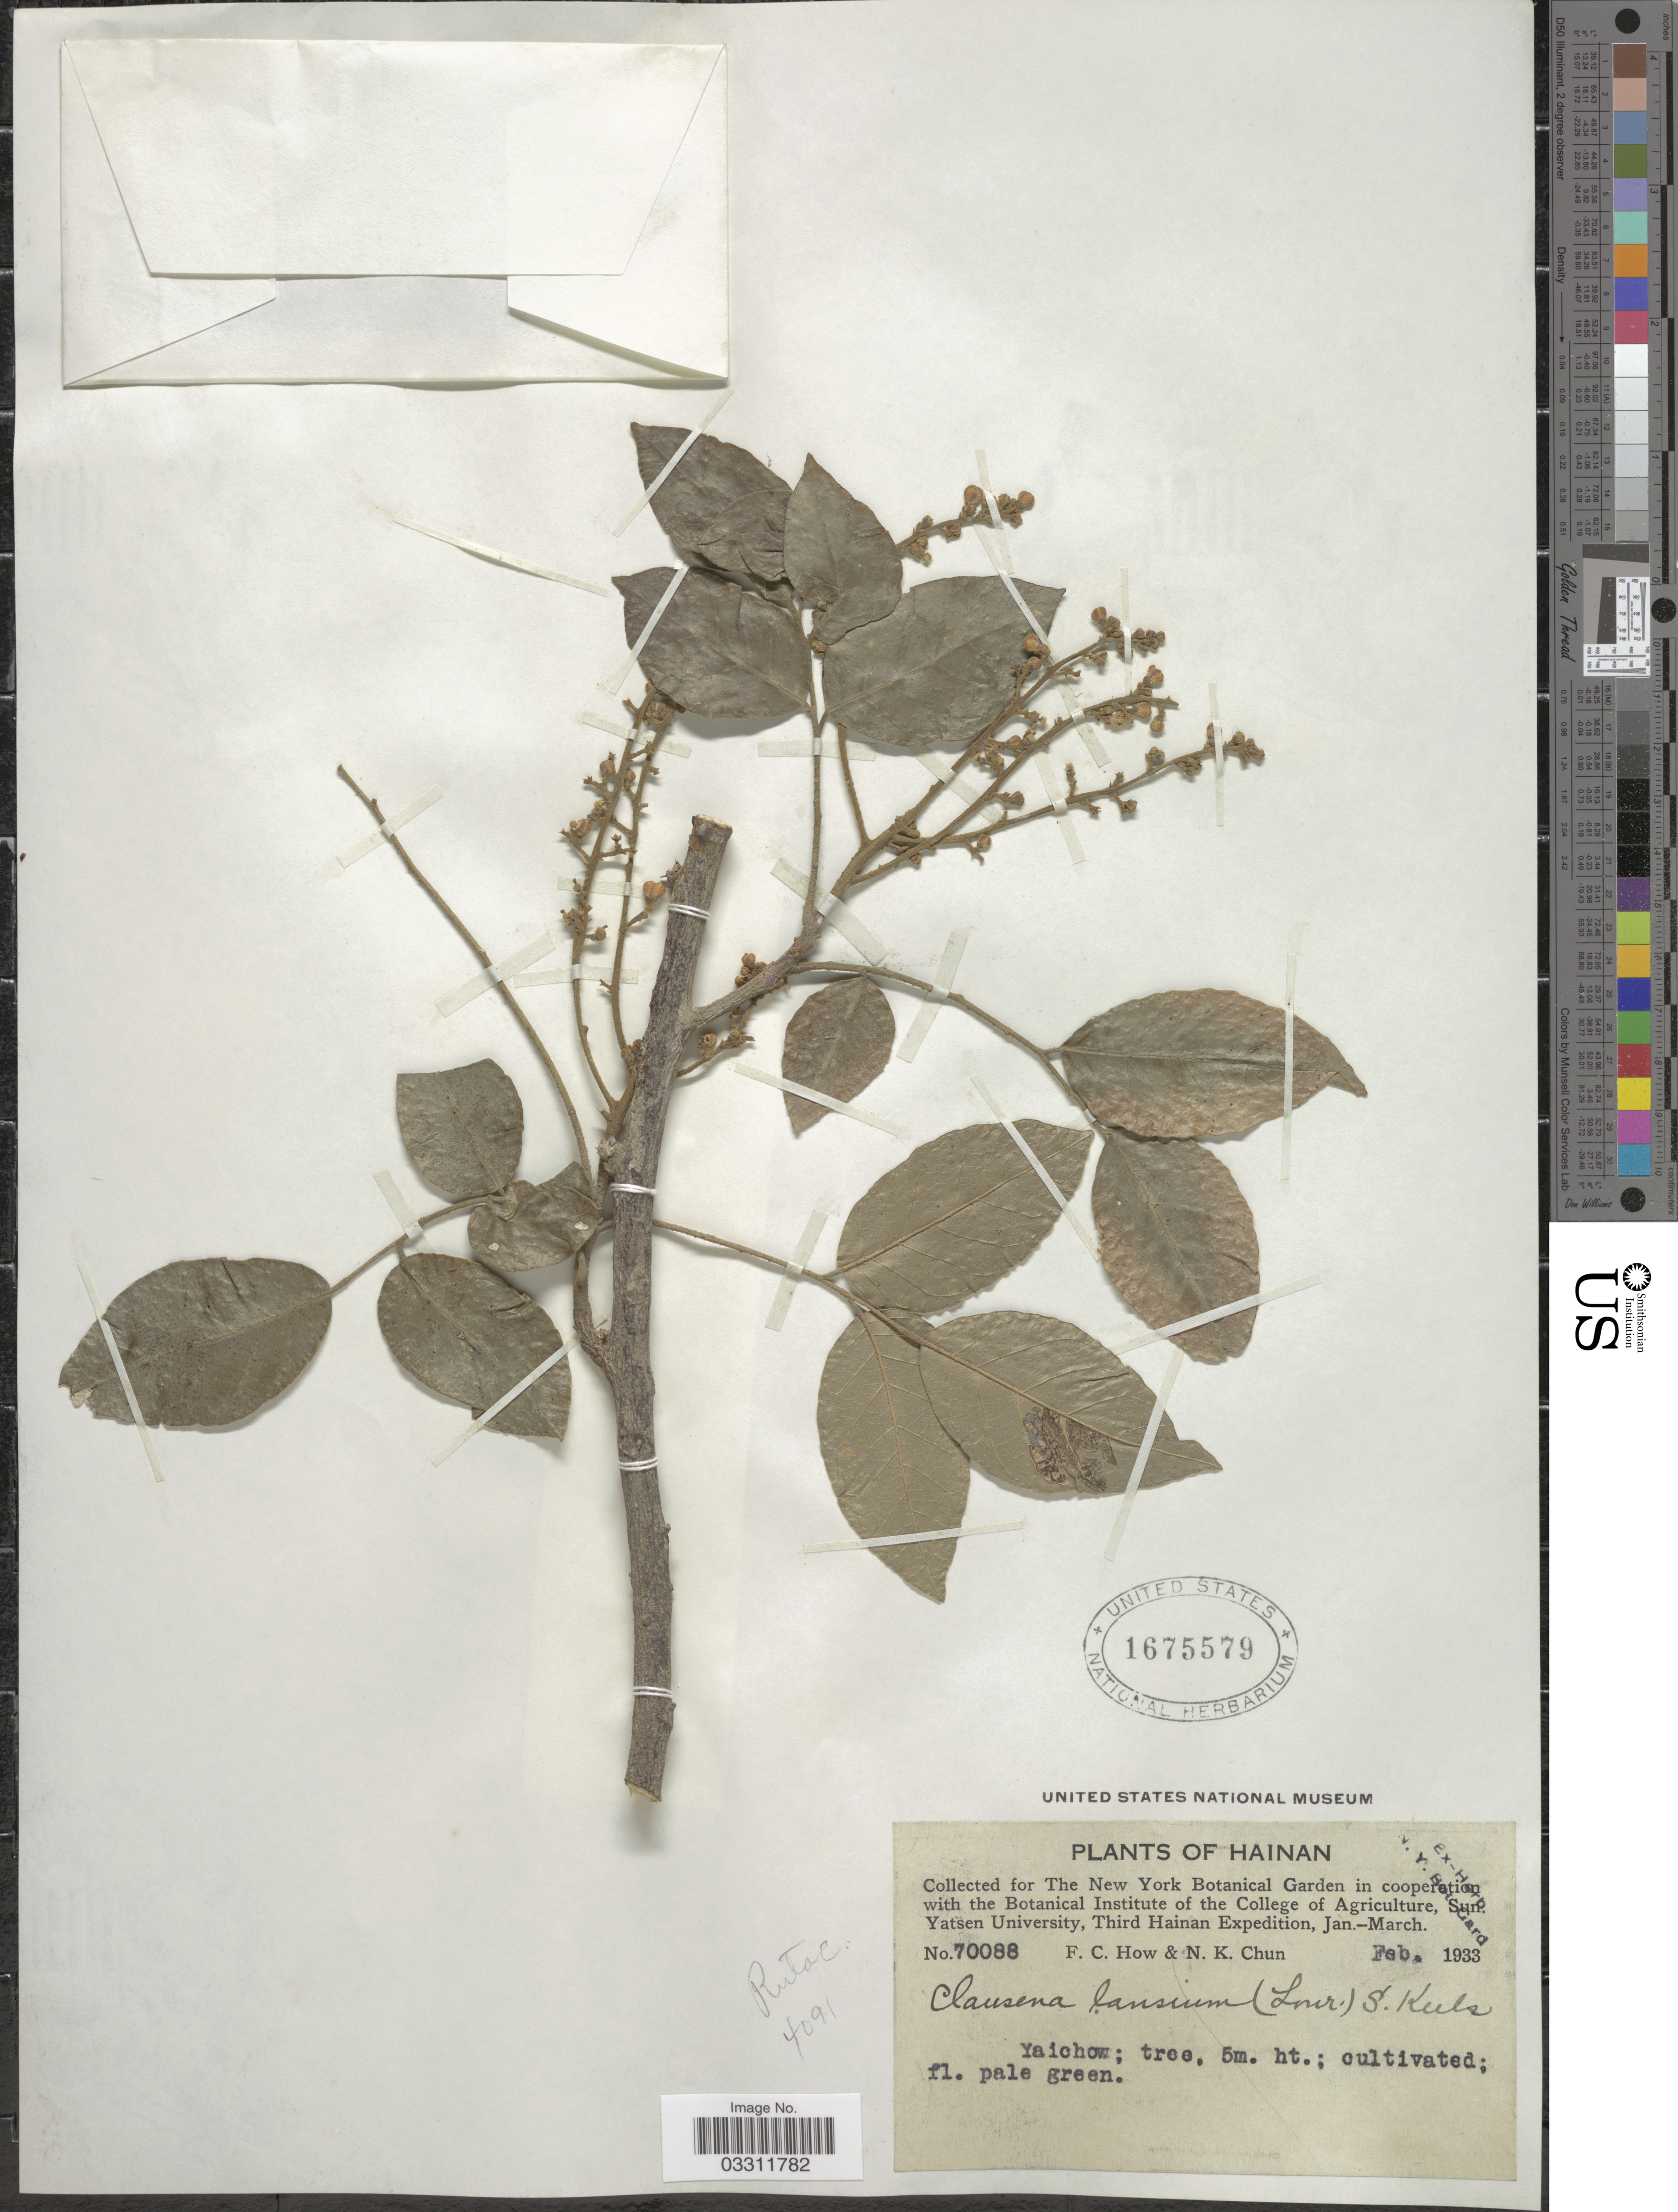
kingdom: Plantae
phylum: Tracheophyta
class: Magnoliopsida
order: Sapindales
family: Rutaceae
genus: Clausena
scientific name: Clausena lansium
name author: (Lour.) Skeels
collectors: F. C. How & N. K. Chun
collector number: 70088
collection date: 1933-02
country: China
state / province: Hainan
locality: Yaichow.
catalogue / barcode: US 1675579